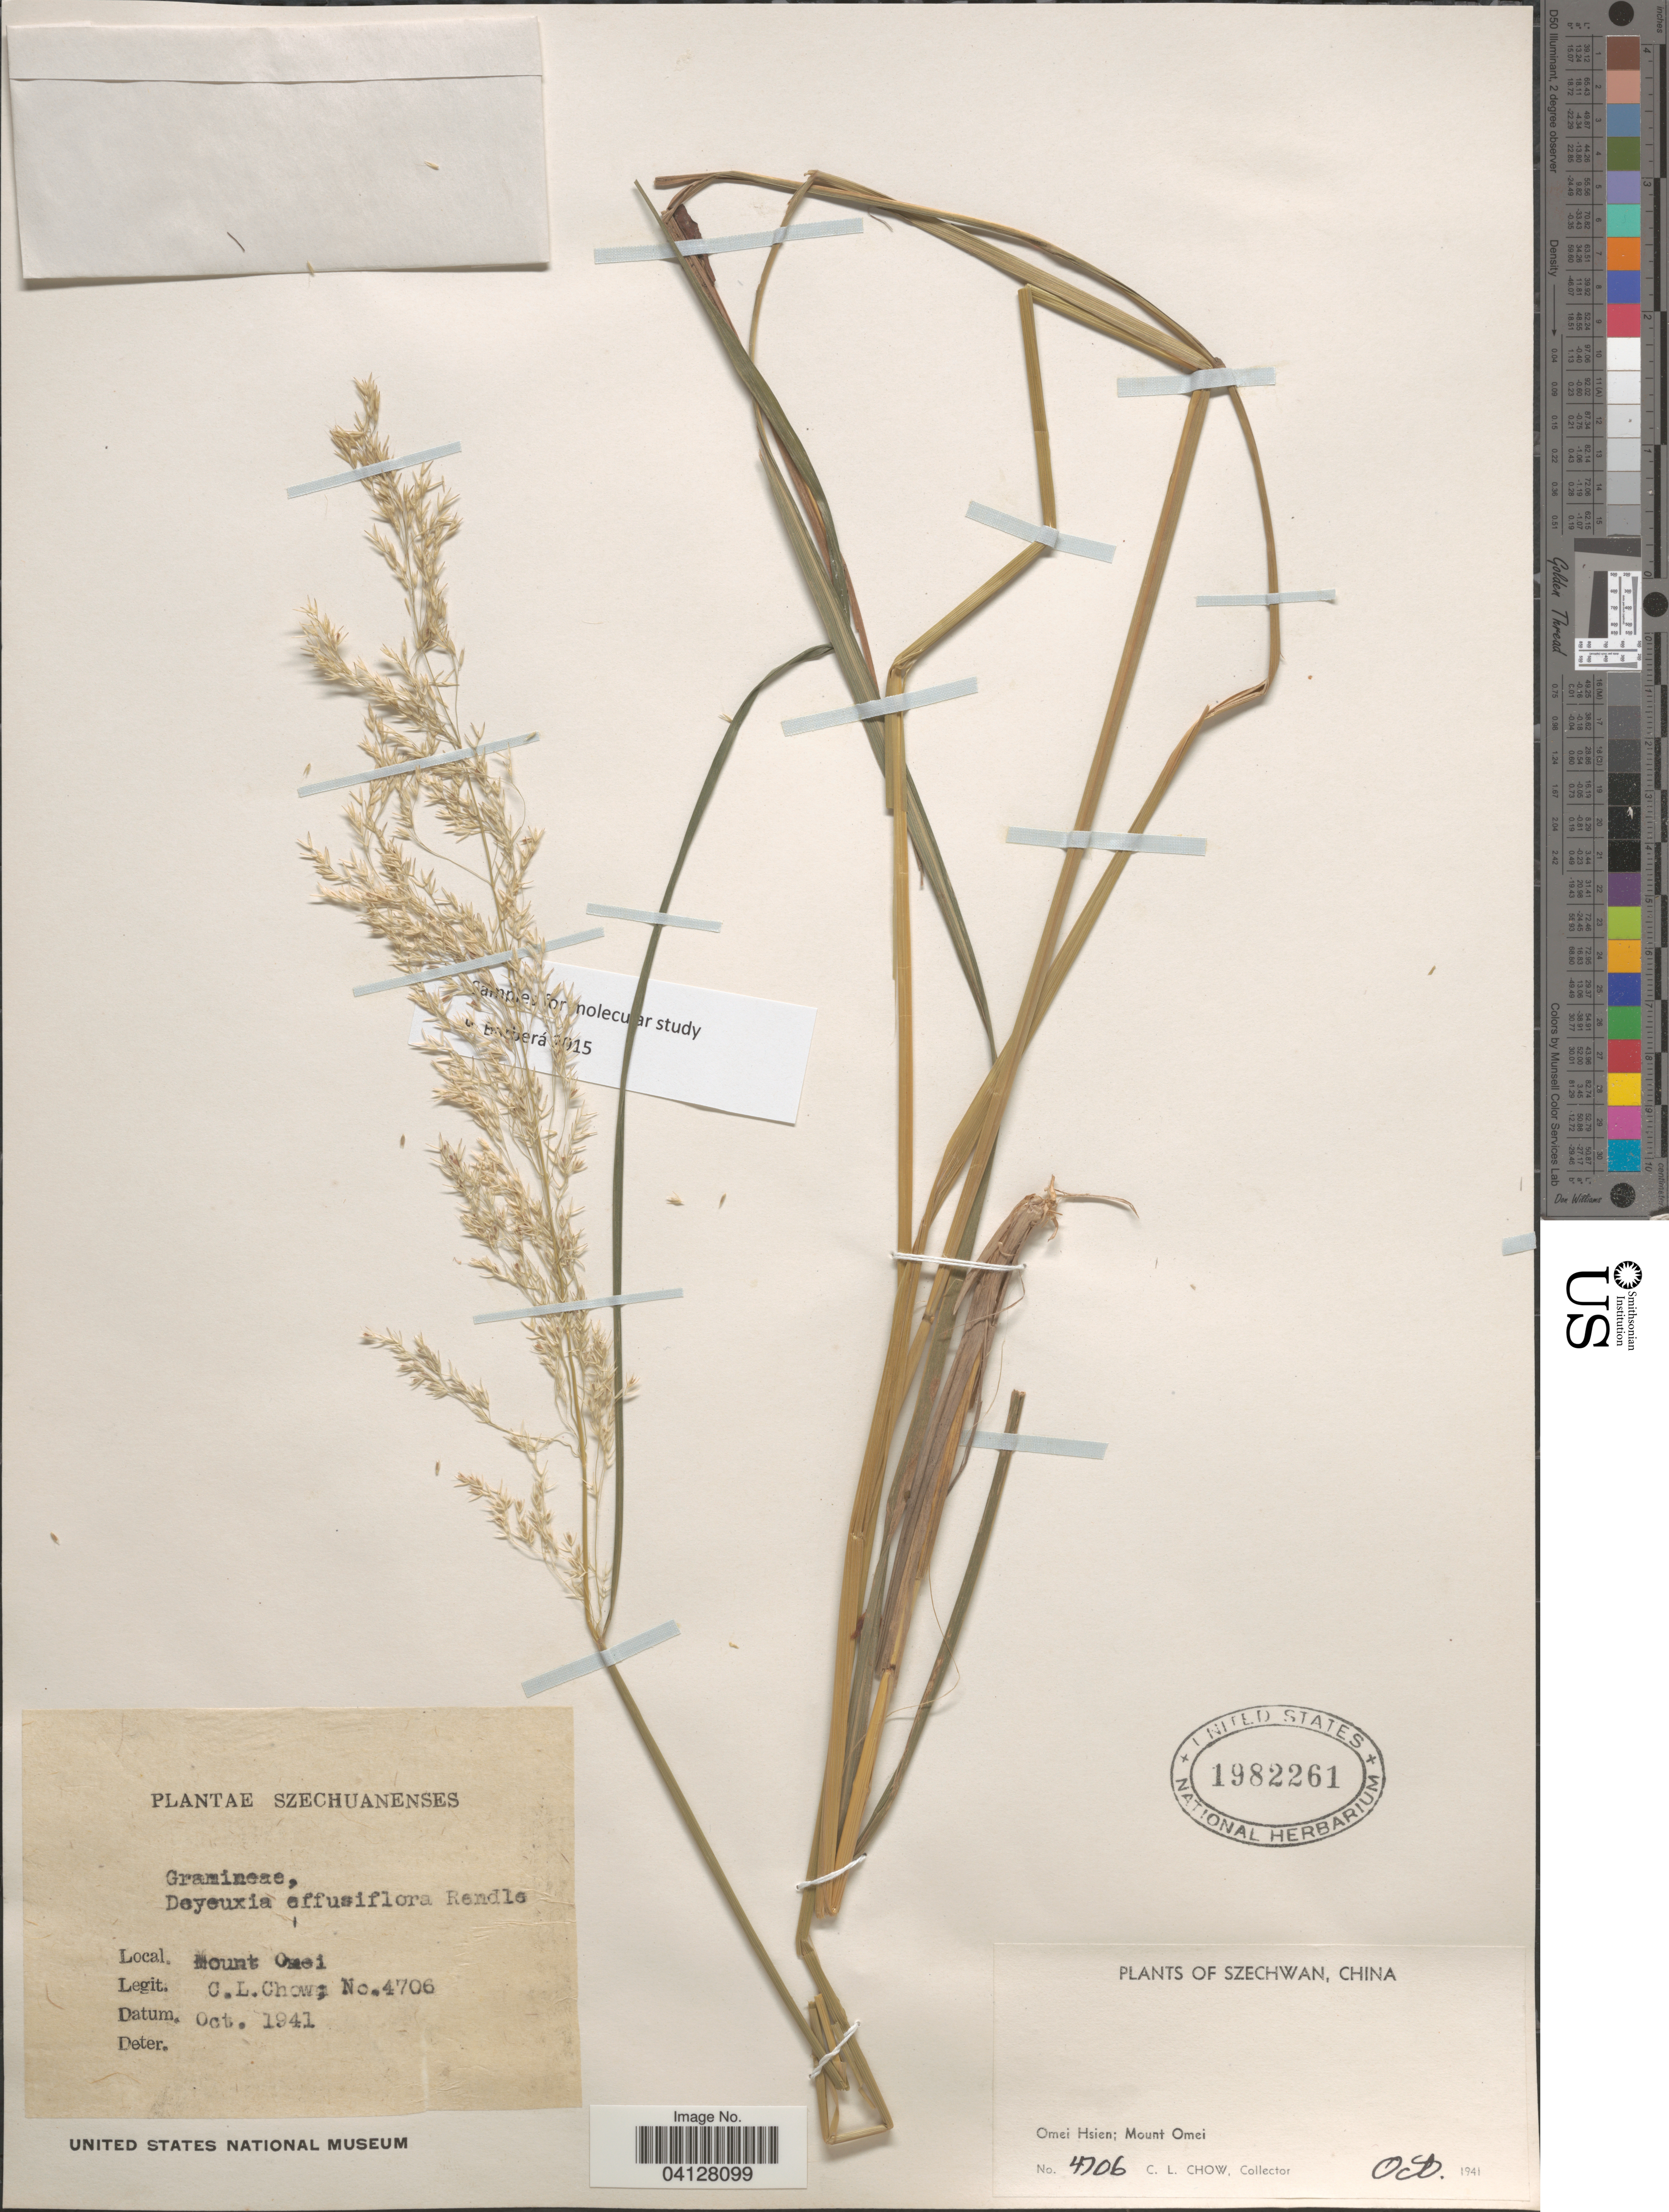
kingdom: Plantae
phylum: Tracheophyta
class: Liliopsida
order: Poales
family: Poaceae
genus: Deyeuxia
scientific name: Deyeuxia effusiflora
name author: Rendle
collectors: C. Chow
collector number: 4706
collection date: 1941-10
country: China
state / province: Sichuan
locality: Szechwan. Omei Hsien; Mount Omei.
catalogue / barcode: US 1982261